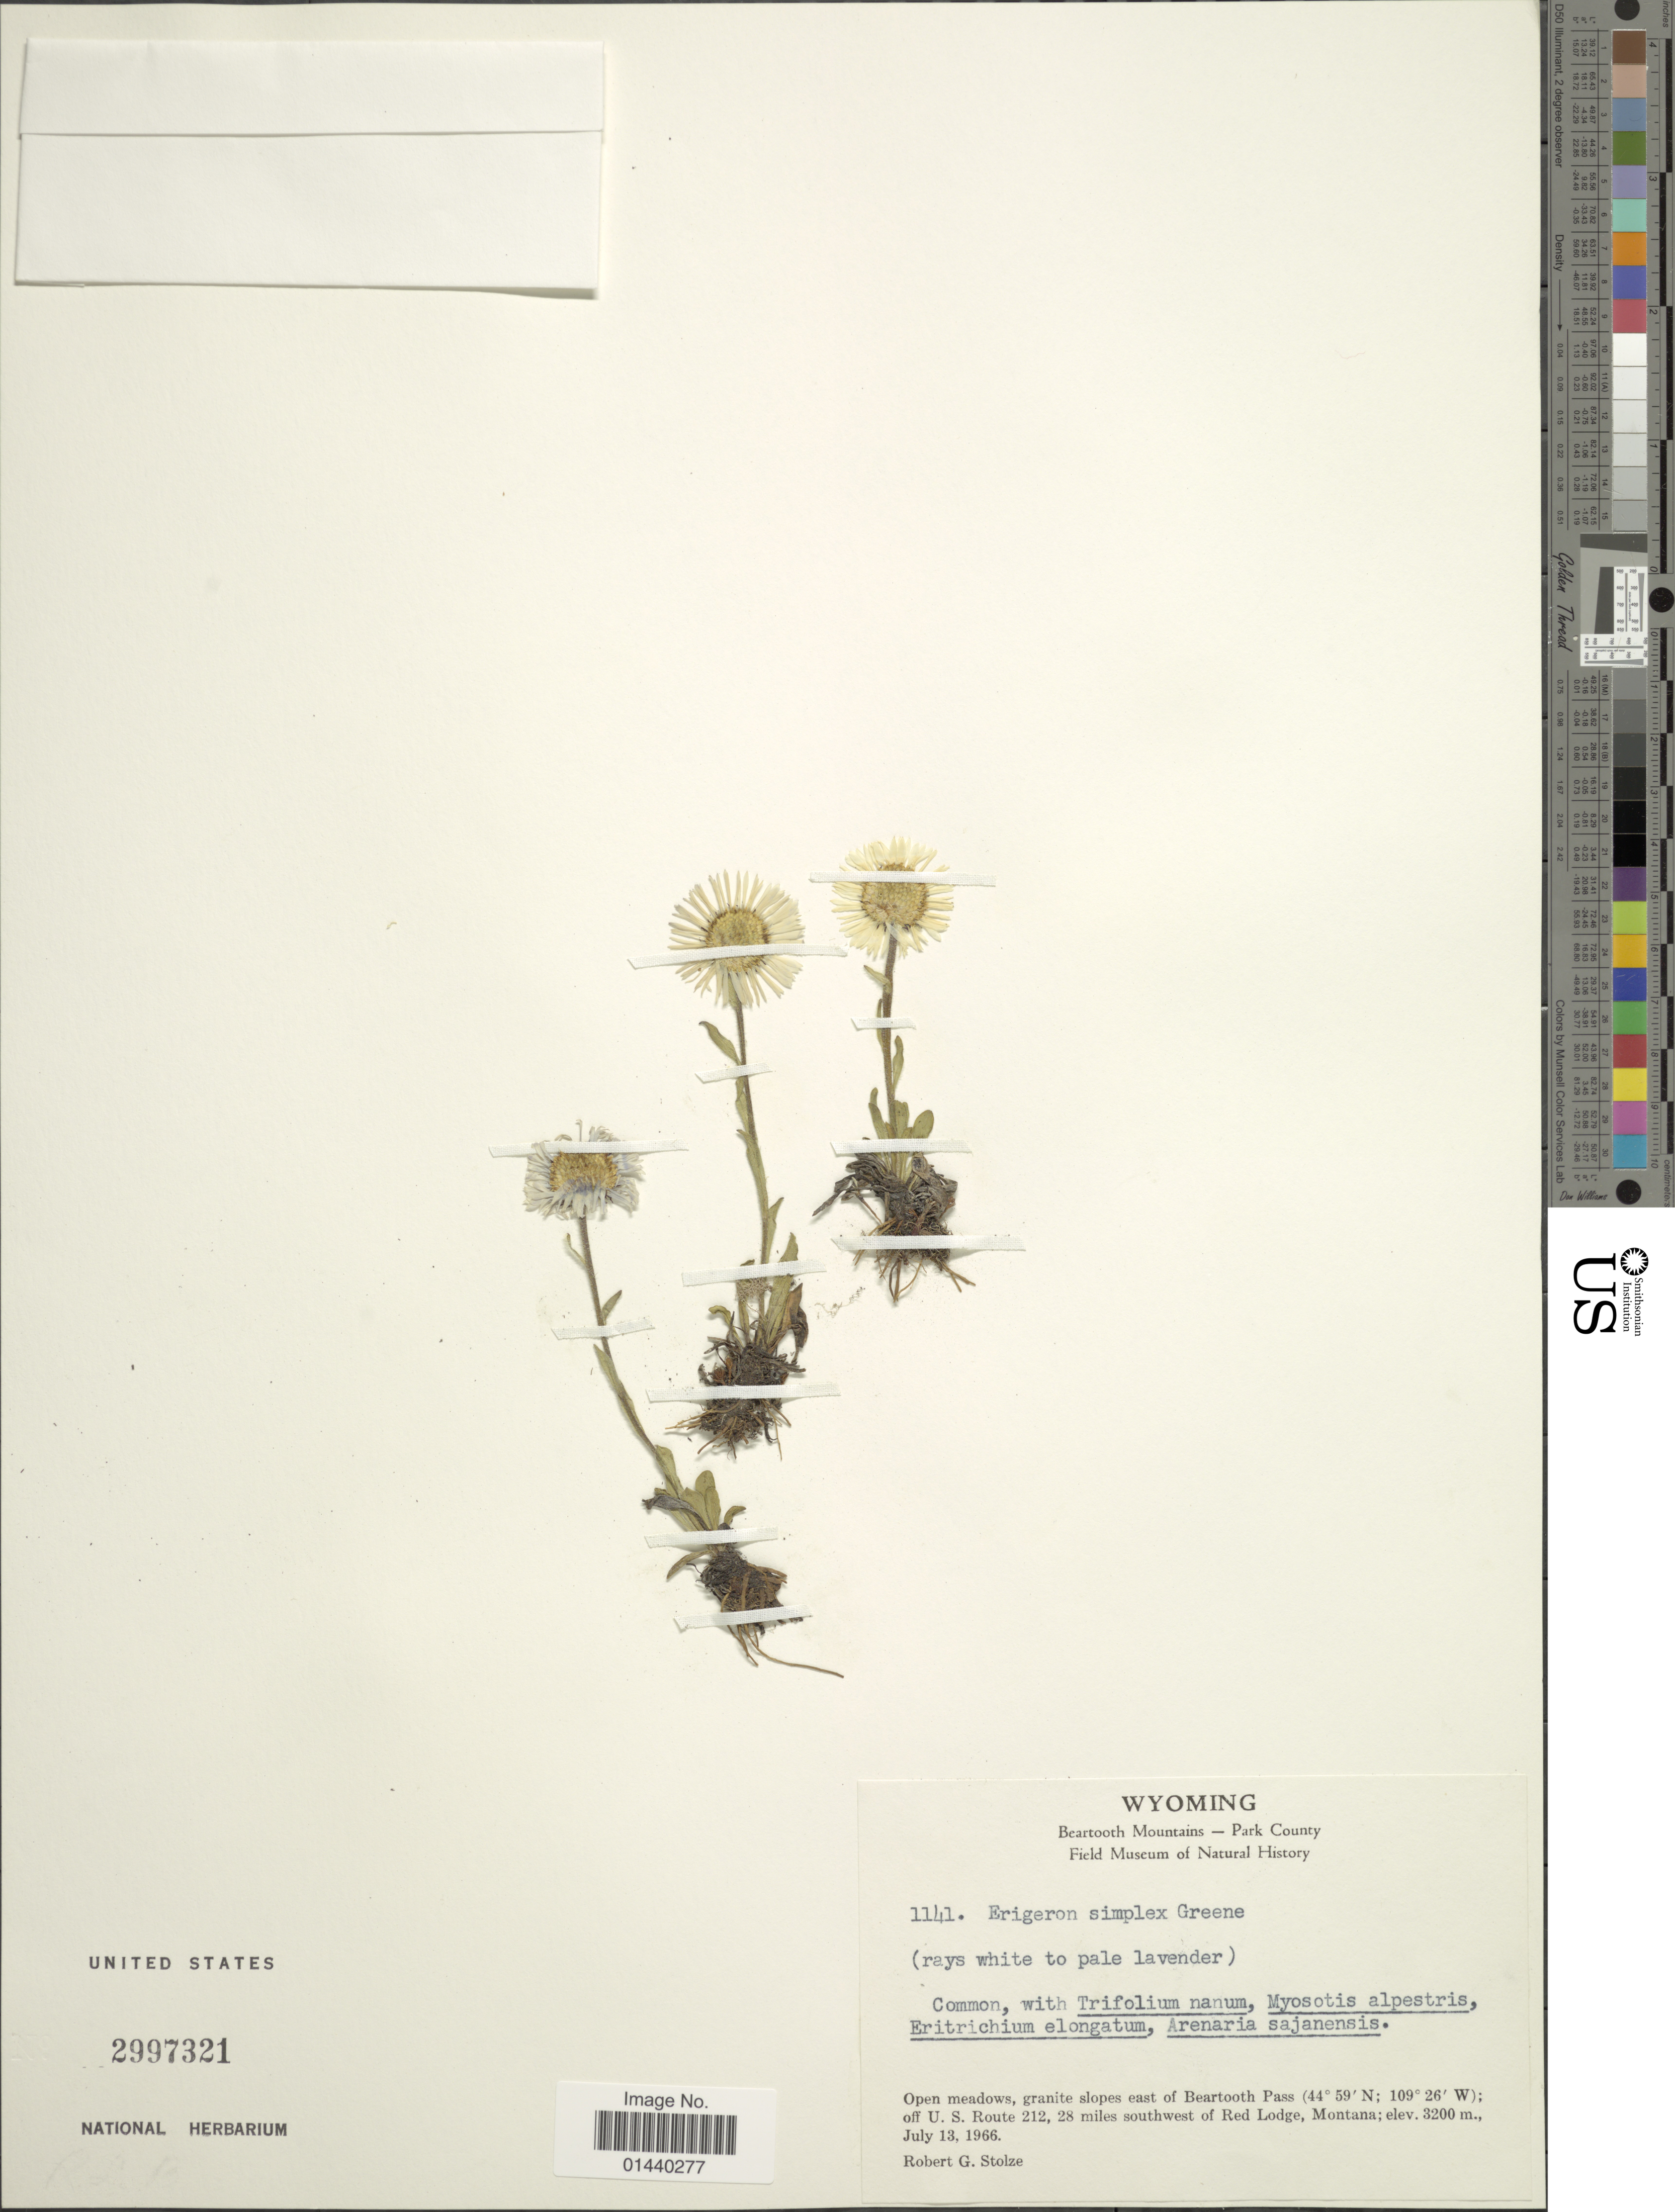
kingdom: Plantae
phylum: Tracheophyta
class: Magnoliopsida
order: Asterales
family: Asteraceae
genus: Erigeron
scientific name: Erigeron simplex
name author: Greene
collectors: R. G. Stolze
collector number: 1141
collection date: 1966-07-13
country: United States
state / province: Wyoming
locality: Open meadows, granite slopes east of Beartooth Pass; off U. S. Route 212, 28 miles southwest of Red Lodge.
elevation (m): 3200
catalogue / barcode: US 2997321